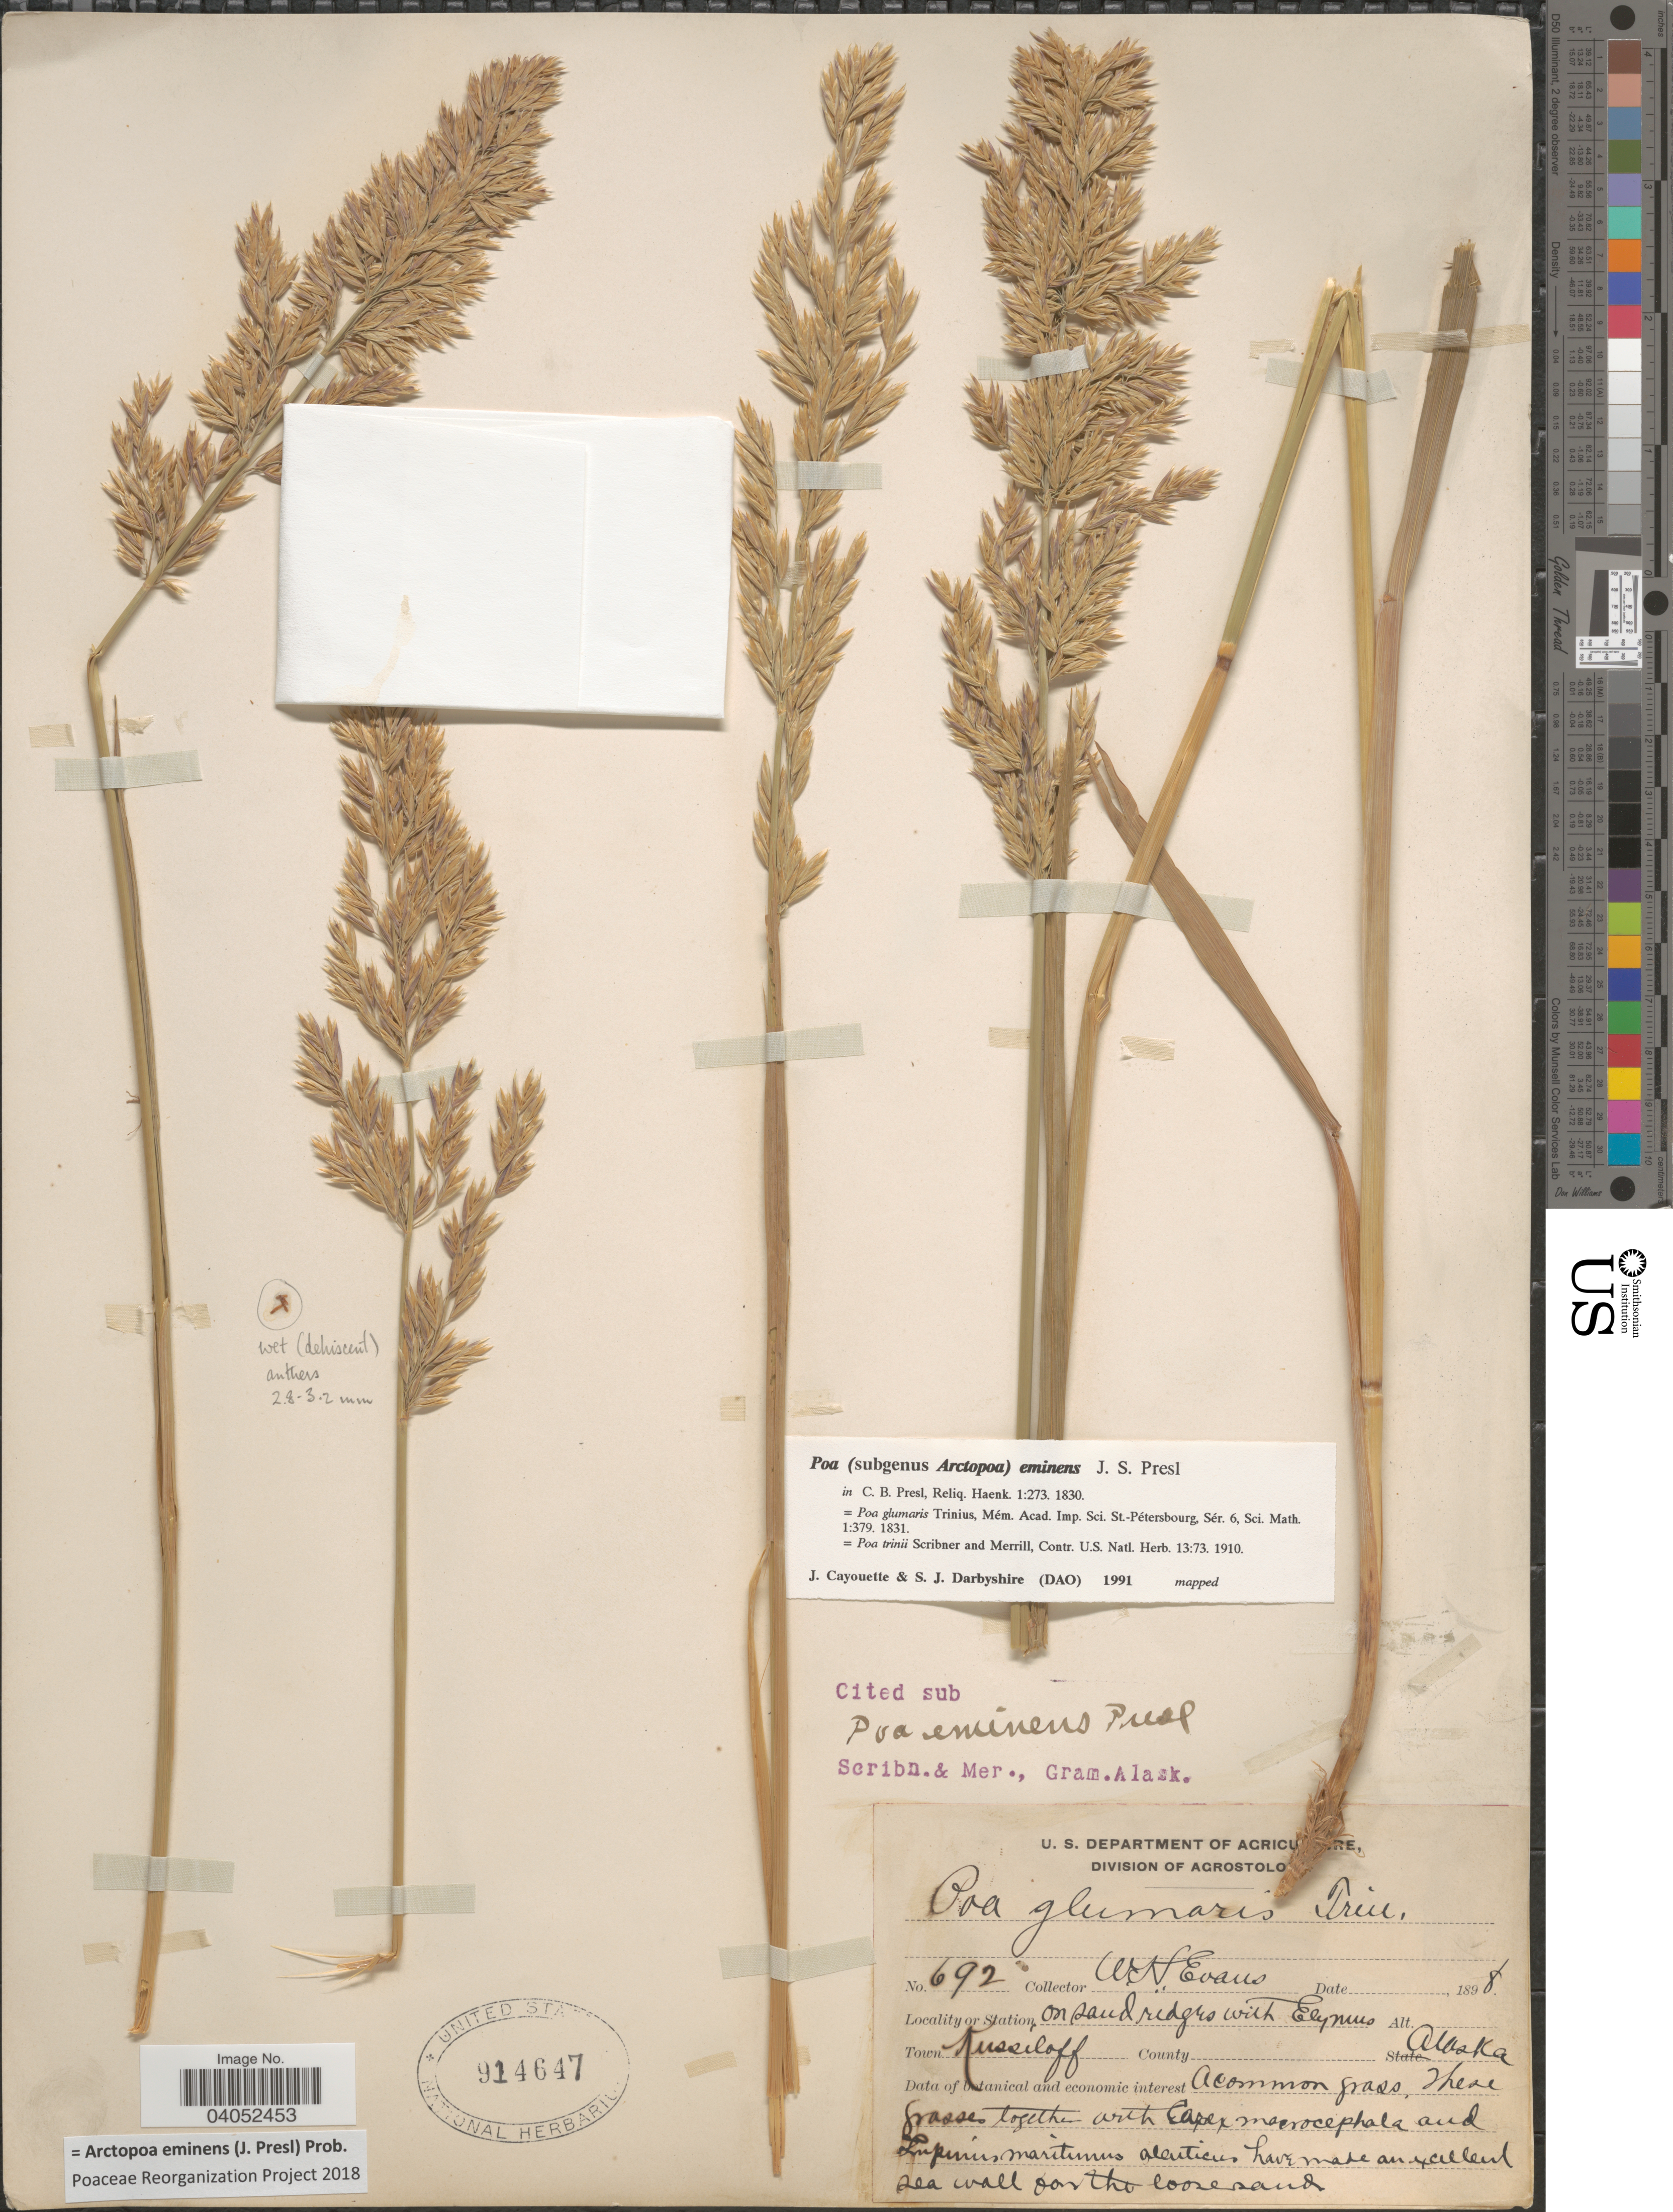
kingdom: Plantae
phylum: Tracheophyta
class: Liliopsida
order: Poales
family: Poaceae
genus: Arctopoa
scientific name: Arctopoa eminens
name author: (J. Presl) Prob.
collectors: W. H. Evans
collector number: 692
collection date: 1898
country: United States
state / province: Alaska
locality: Station on sand ridges with Elymus. Town Kussiloff.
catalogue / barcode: US 914647